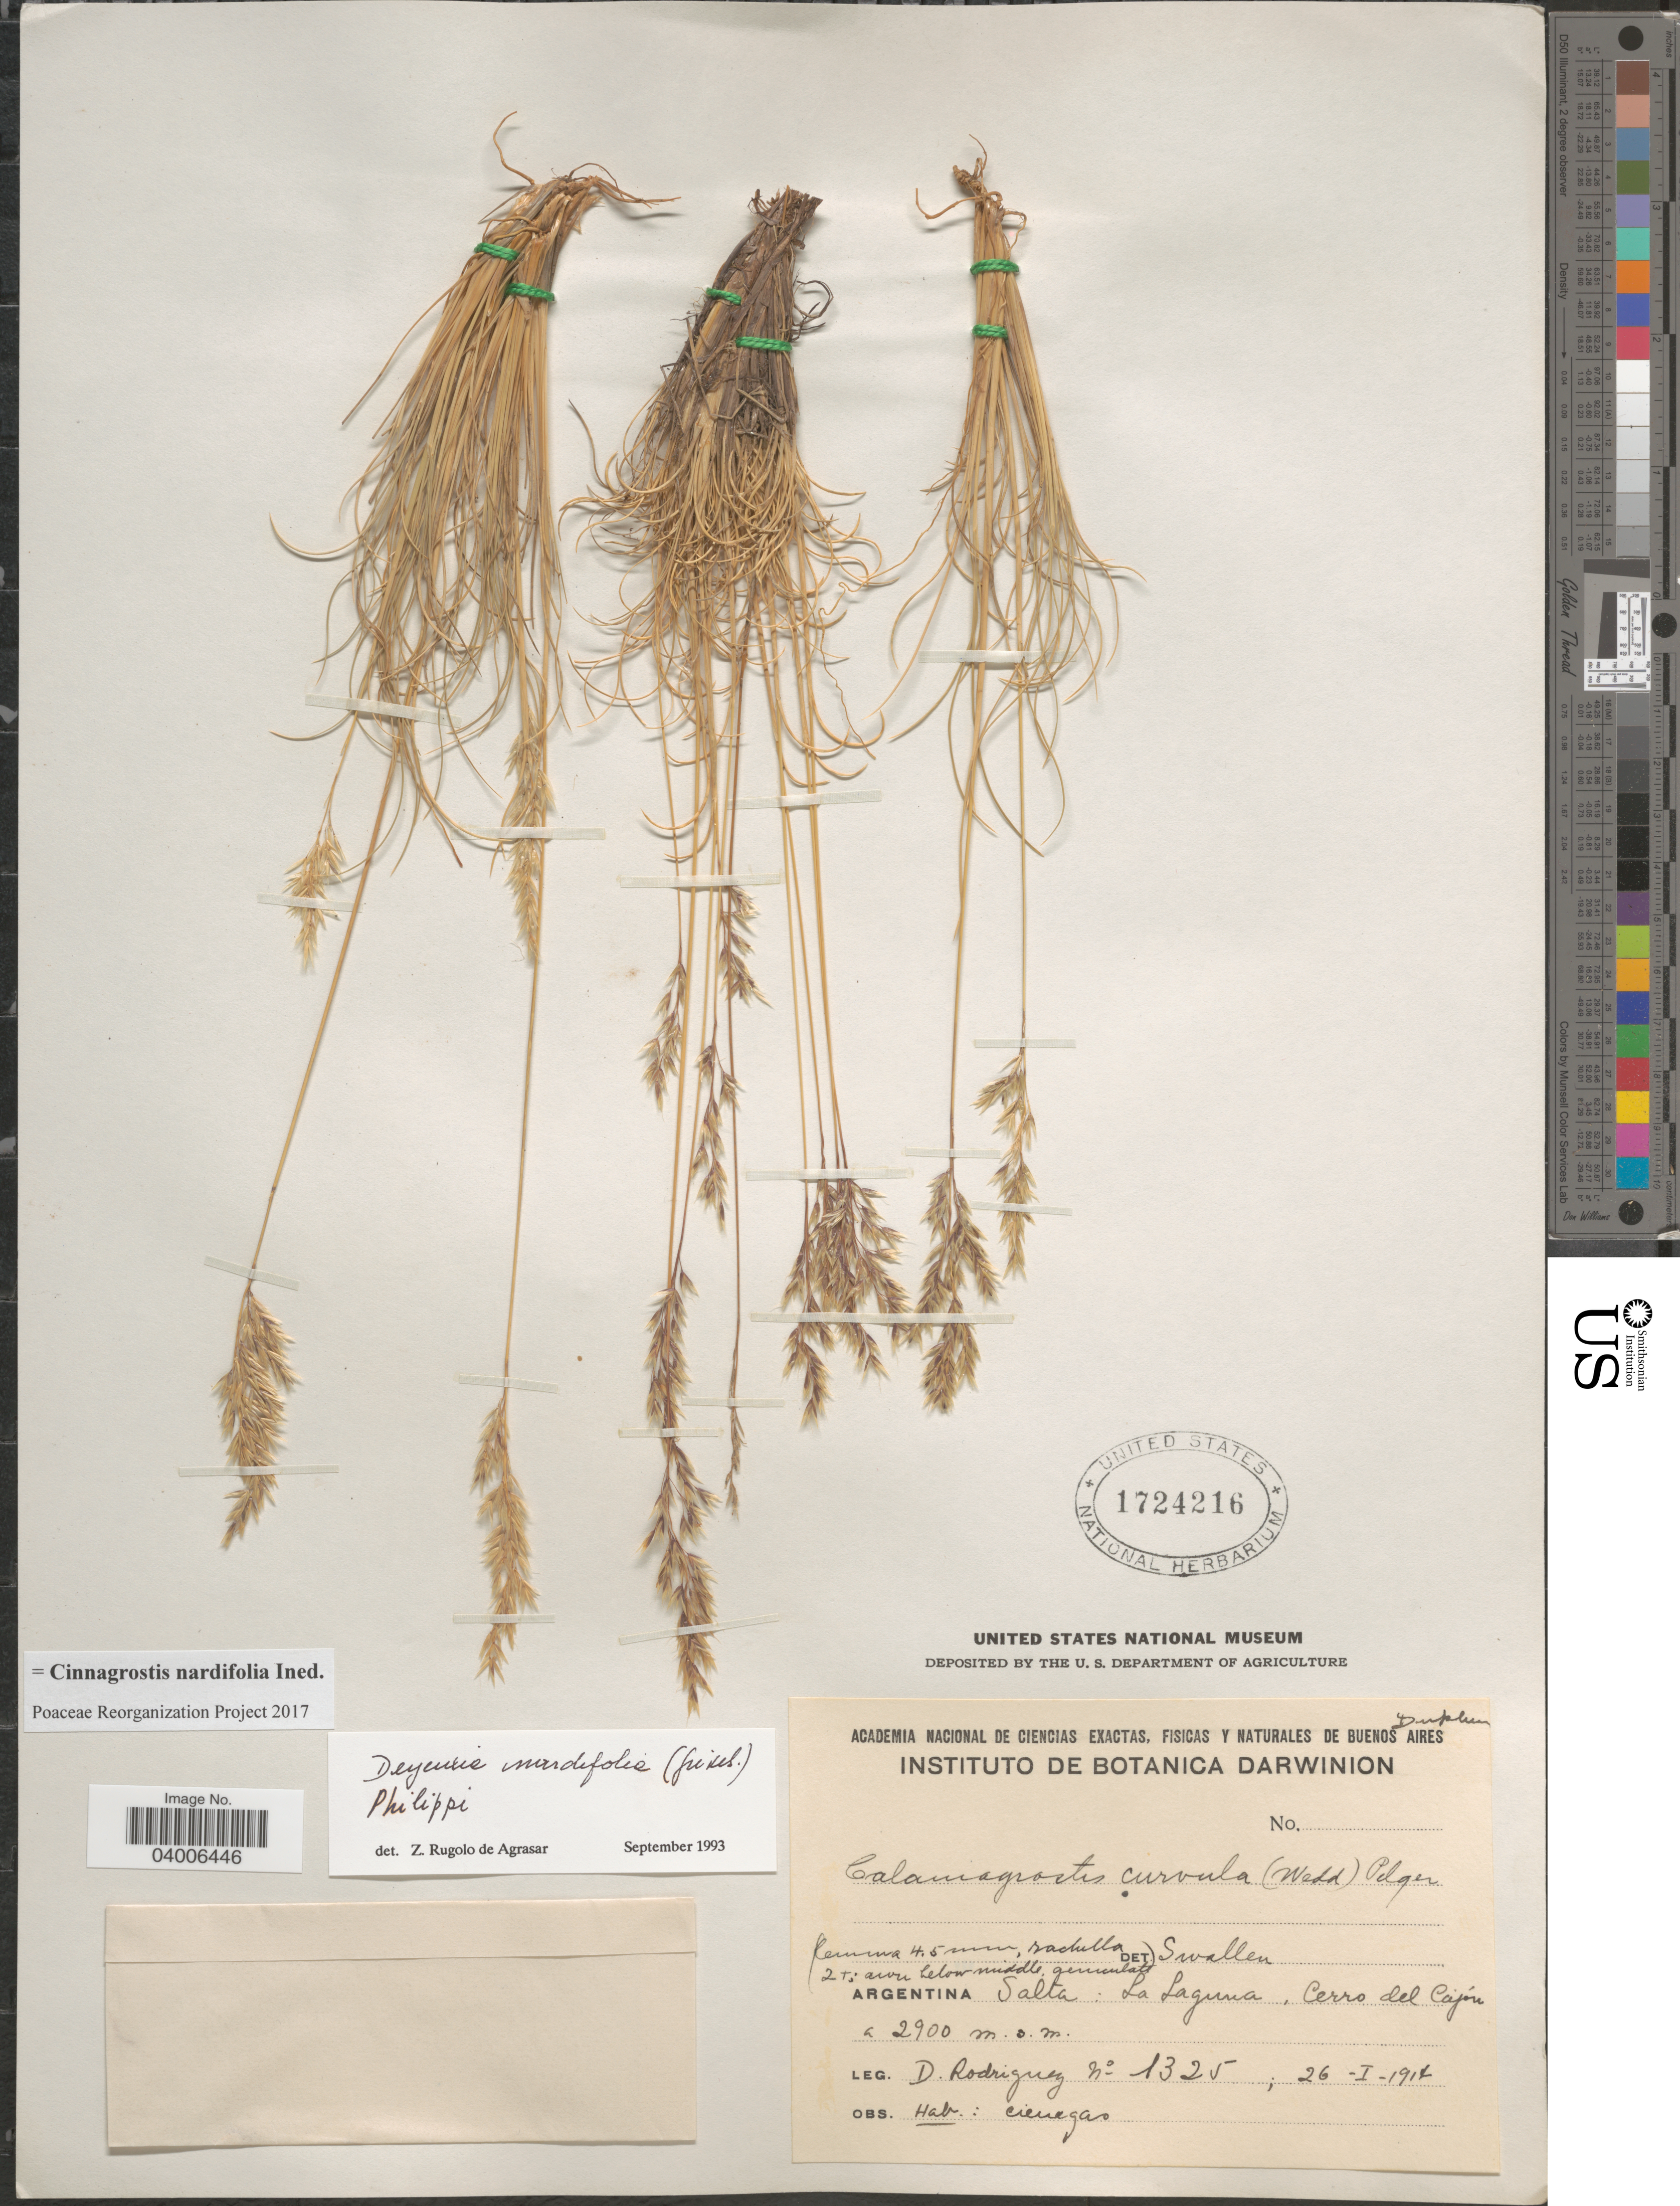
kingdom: Plantae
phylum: Tracheophyta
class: Liliopsida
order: Poales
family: Poaceae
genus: Cinnagrostis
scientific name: Cinnagrostis velutina var. nardifolia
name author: (Griseb.) P.M. Peterson et al.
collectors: D. Rodriguez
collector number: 1325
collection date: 1911-01-26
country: Argentina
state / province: Salta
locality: La Laguna. Cerro del Cajón. Cienegas.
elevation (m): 2900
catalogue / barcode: US 1724216